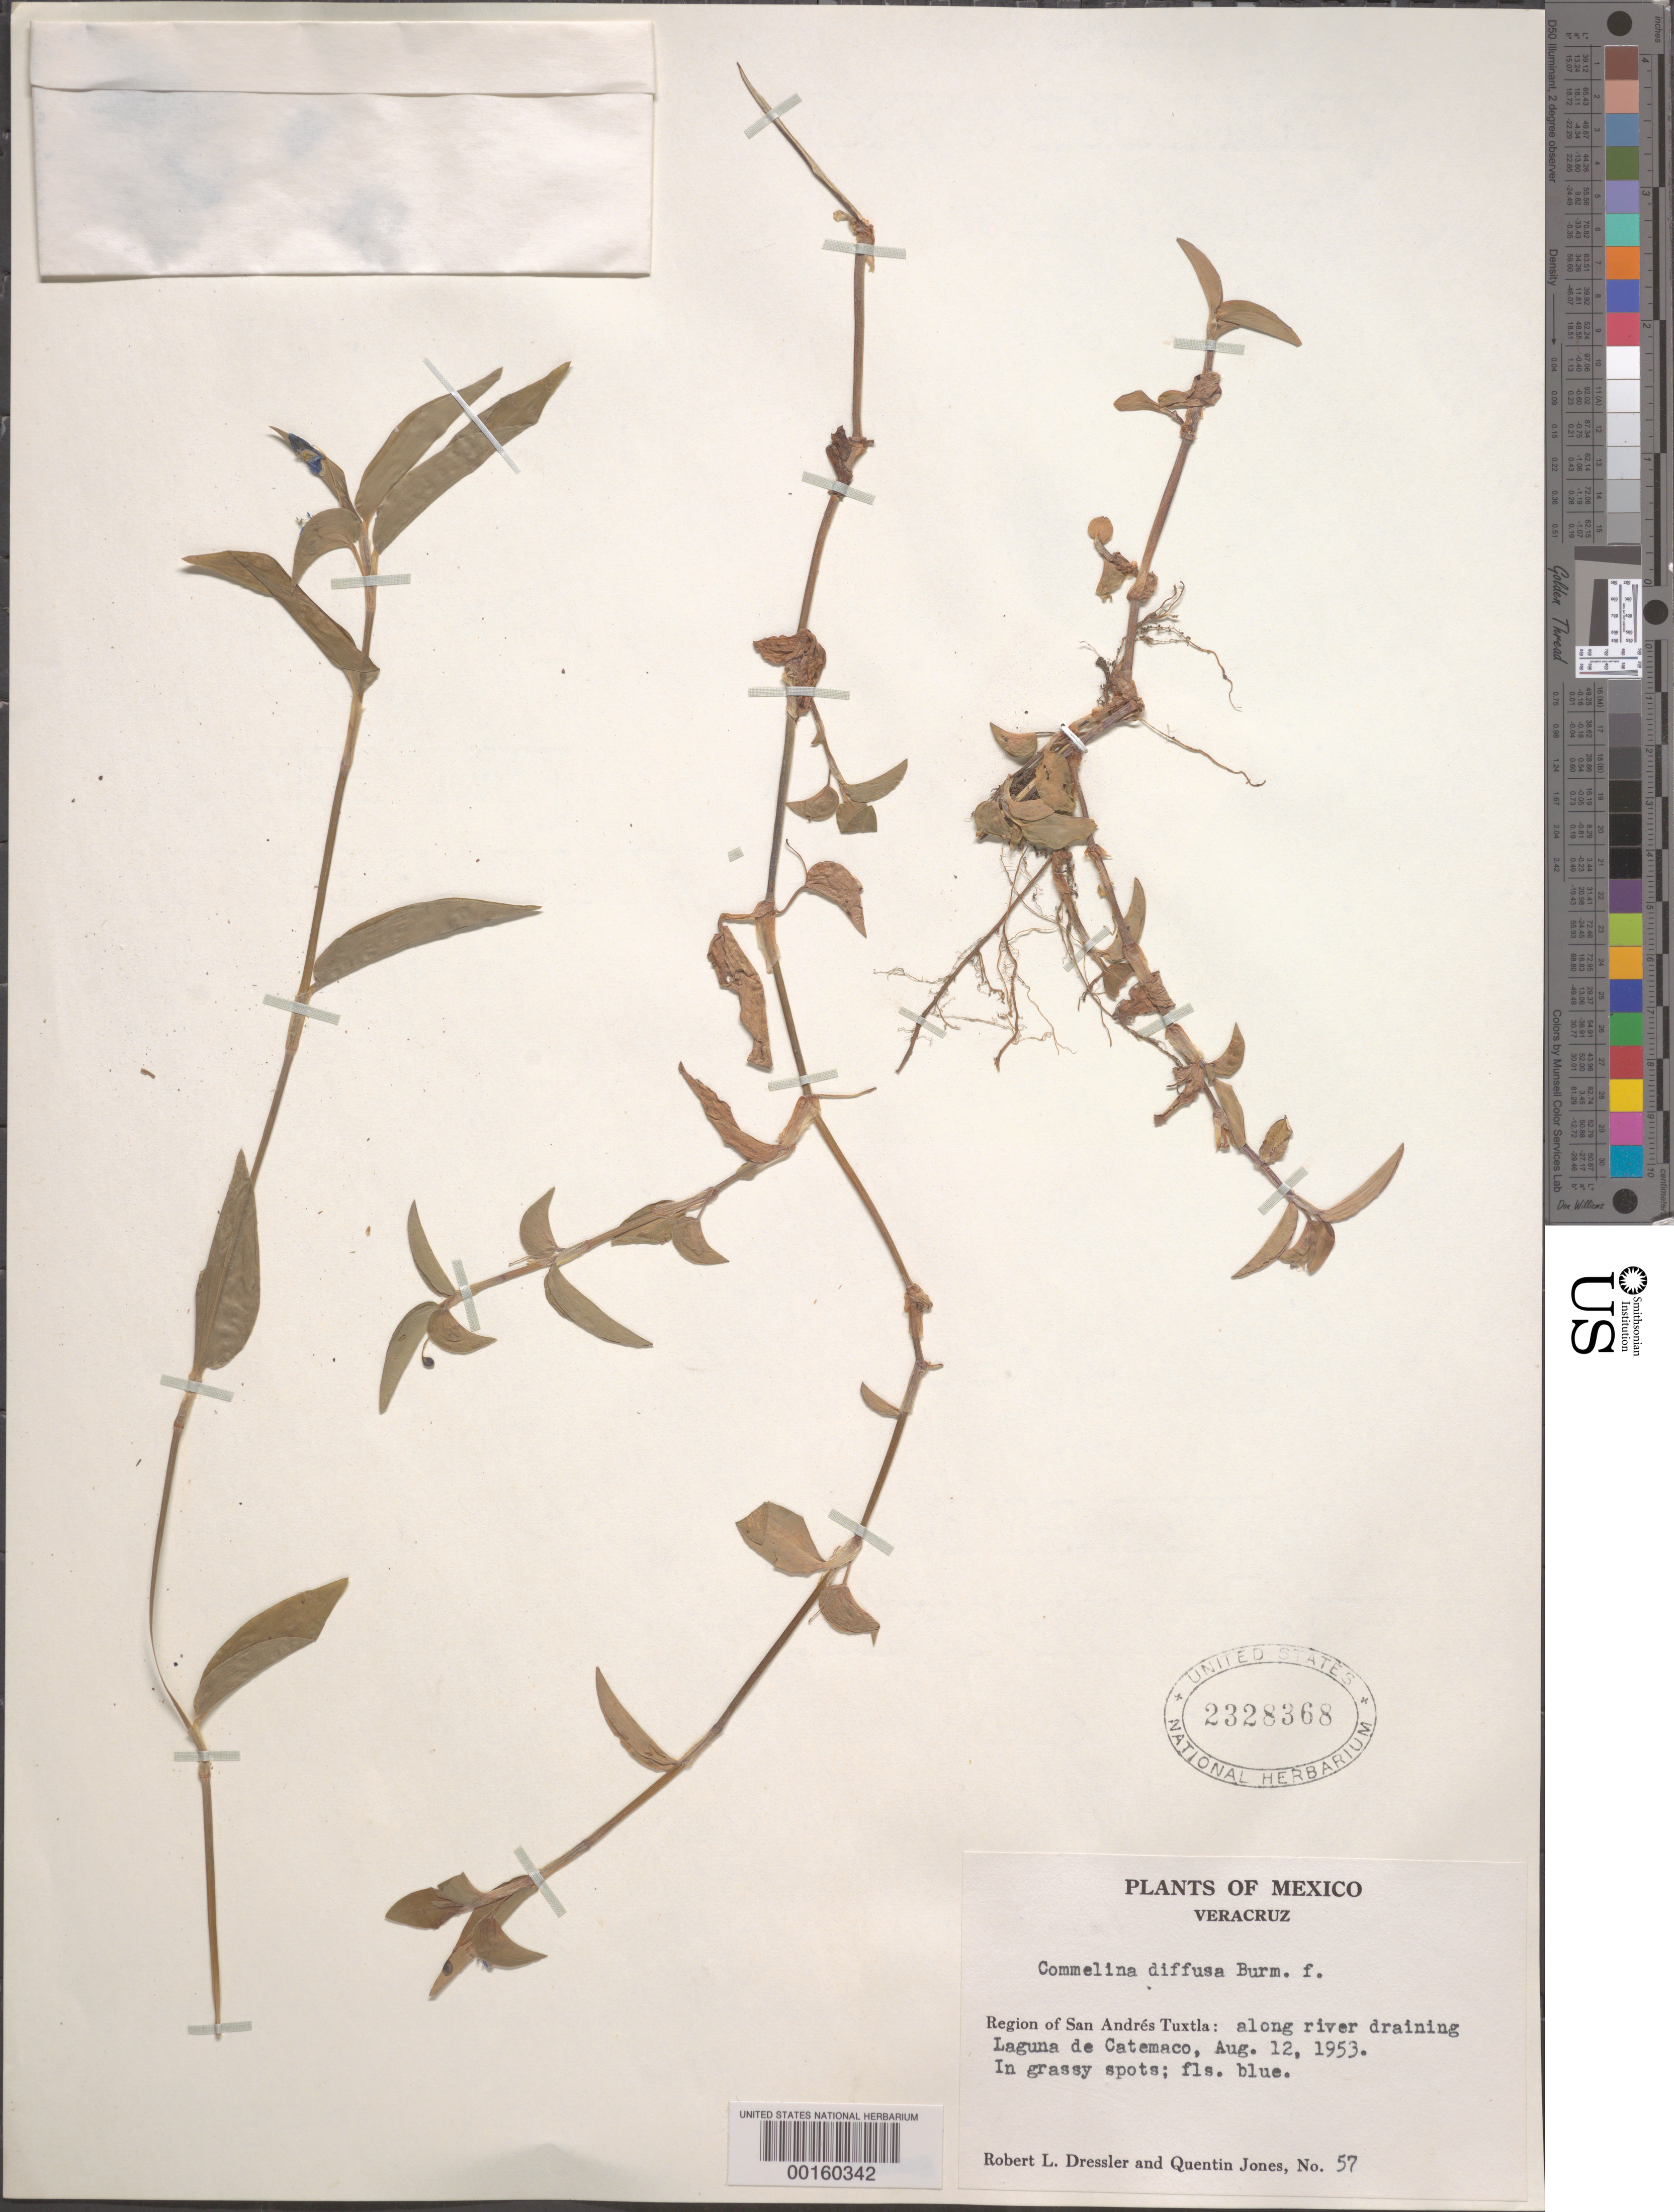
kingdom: Plantae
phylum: Tracheophyta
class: Liliopsida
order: Commelinales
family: Commelinaceae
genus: Commelina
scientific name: Commelina diffusa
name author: Burm. f.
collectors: R. Dressler & Q. Jones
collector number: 57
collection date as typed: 12 Aug 1953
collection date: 1953-08-12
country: Mexico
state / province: Veracruz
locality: San andres Tuxtla; along river draining laguna de catemaco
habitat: Grassy spots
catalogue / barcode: US 2328368